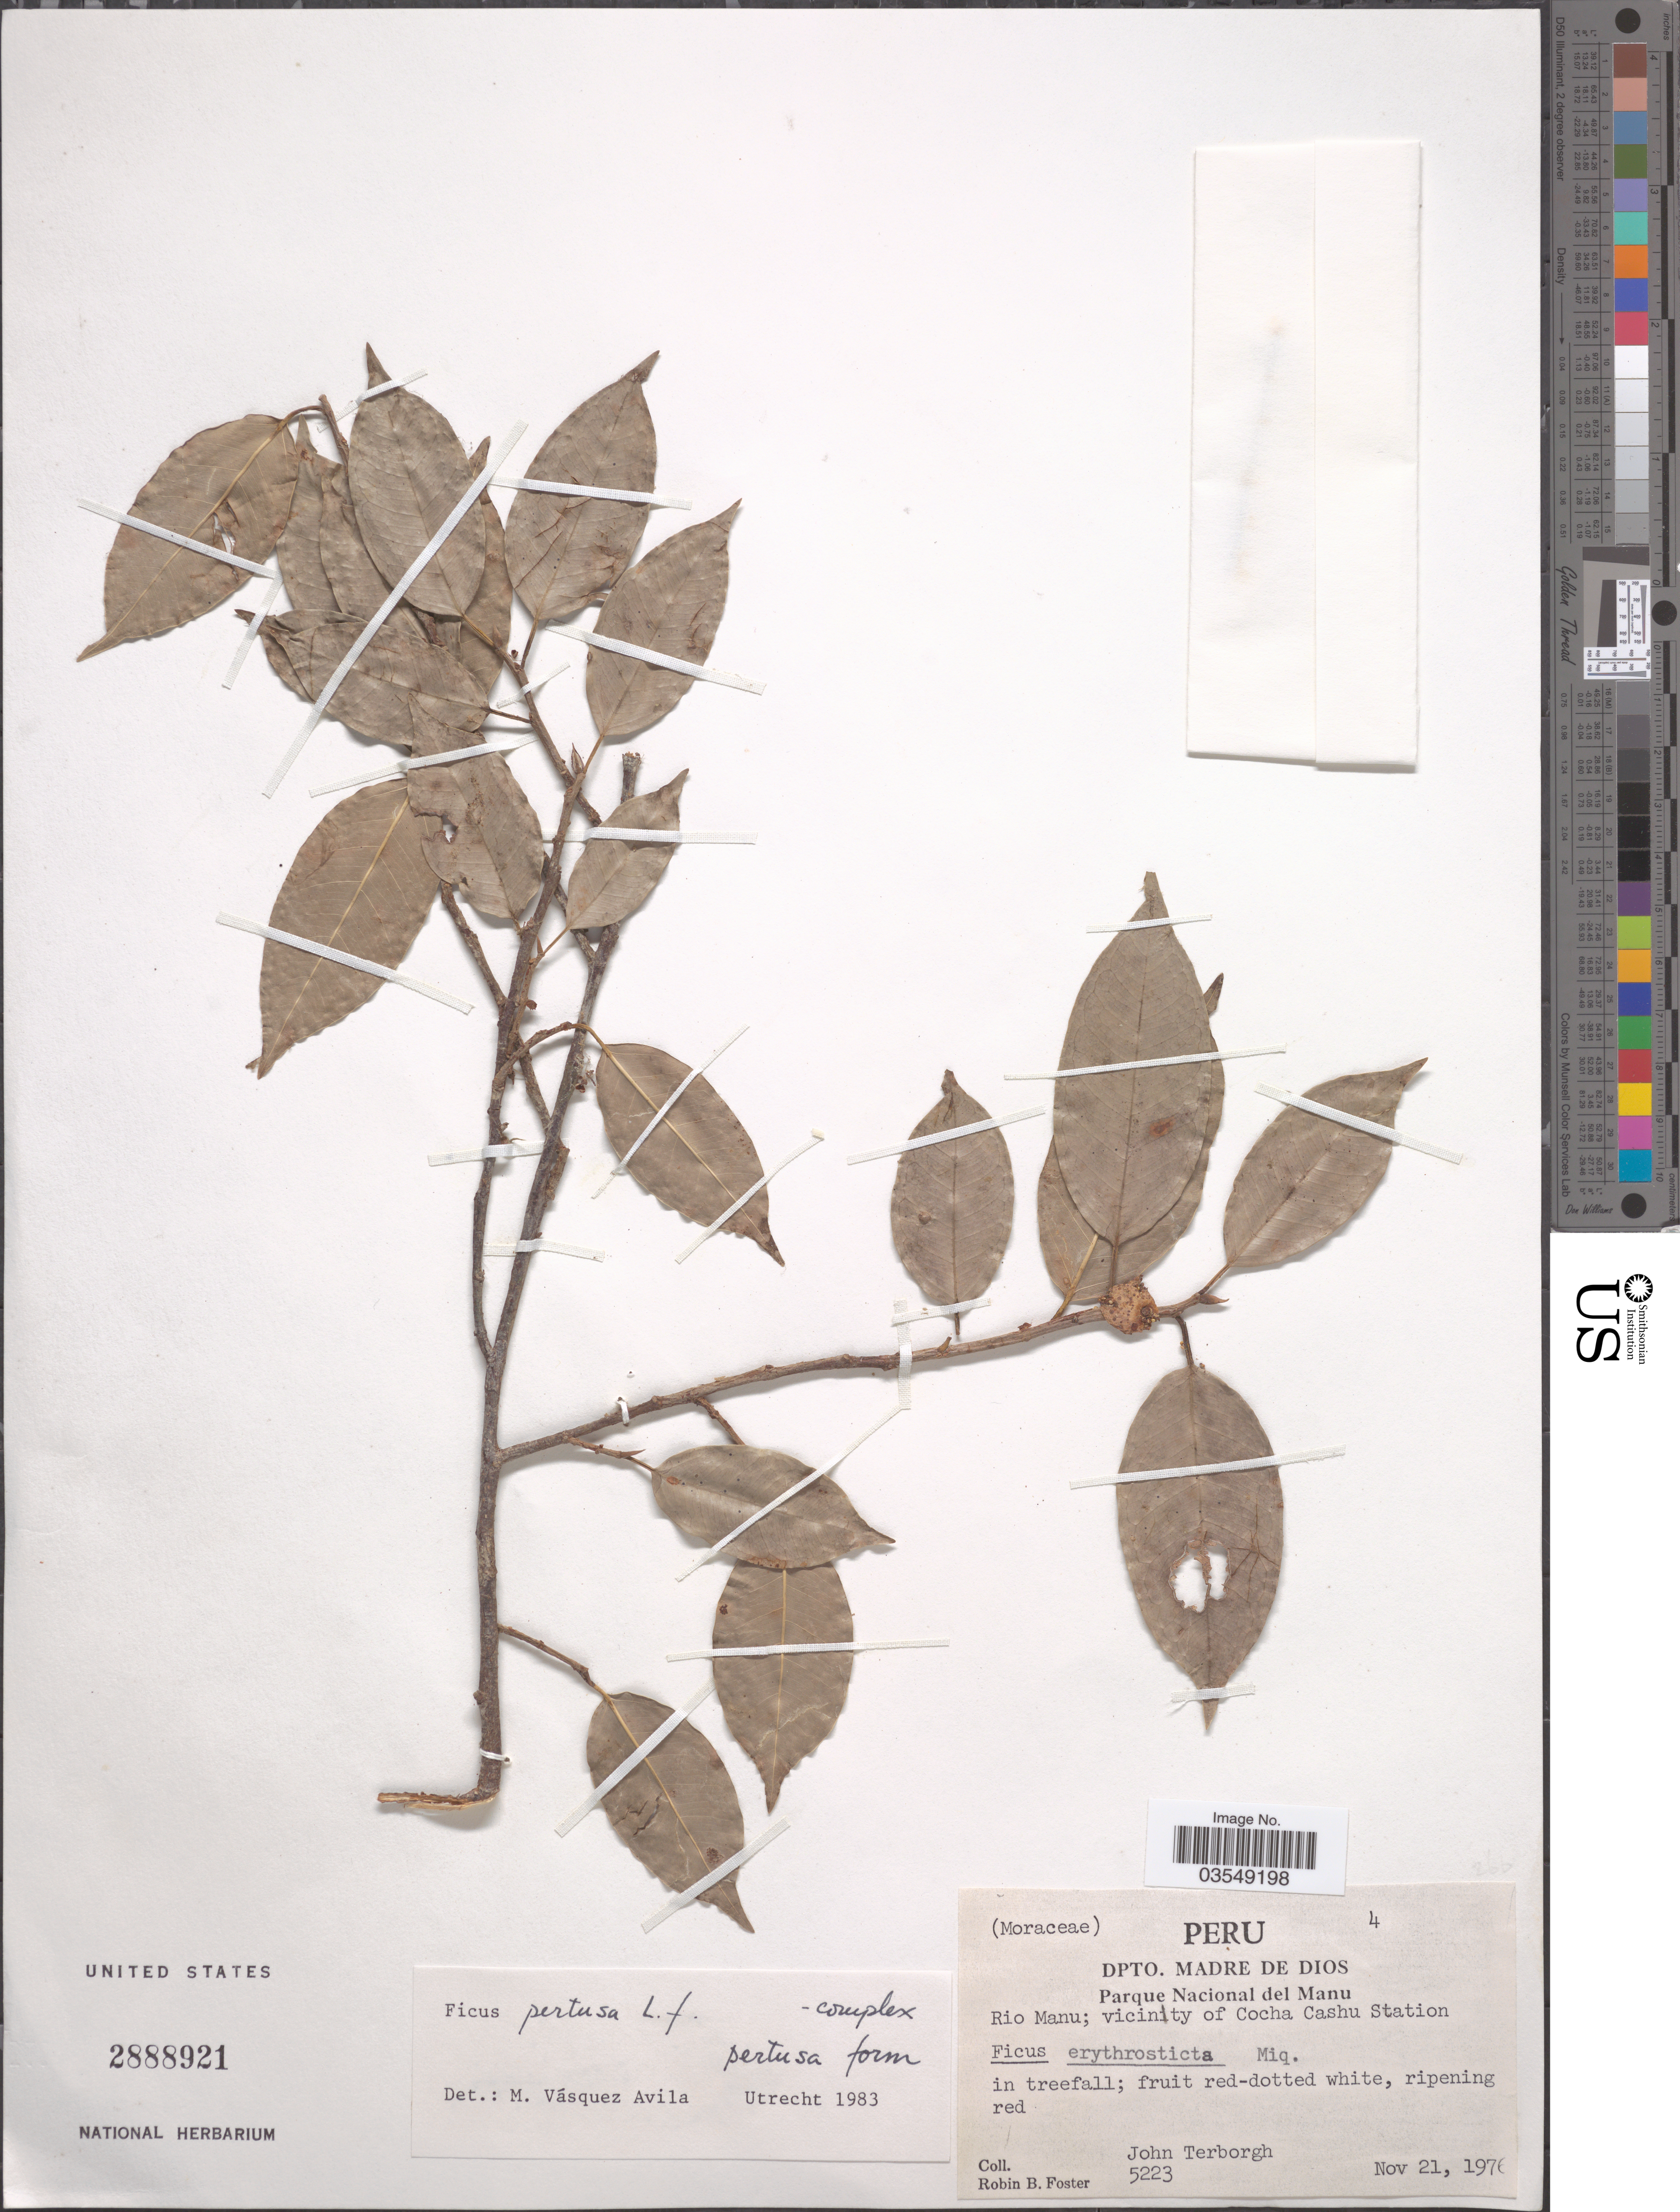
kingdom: Plantae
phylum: Tracheophyta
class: Magnoliopsida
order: Rosales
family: Moraceae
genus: Ficus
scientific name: Ficus pertusa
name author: L. f.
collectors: R. B. Foster & J. Terborgh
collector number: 5223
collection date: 1976-11-21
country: Peru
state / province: Madre de Dios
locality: Dpto. Madre de Dios. Parque Nacional del Manu. Rio Manu; vicinity of Cocha Cashu Station.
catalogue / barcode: US 2888921